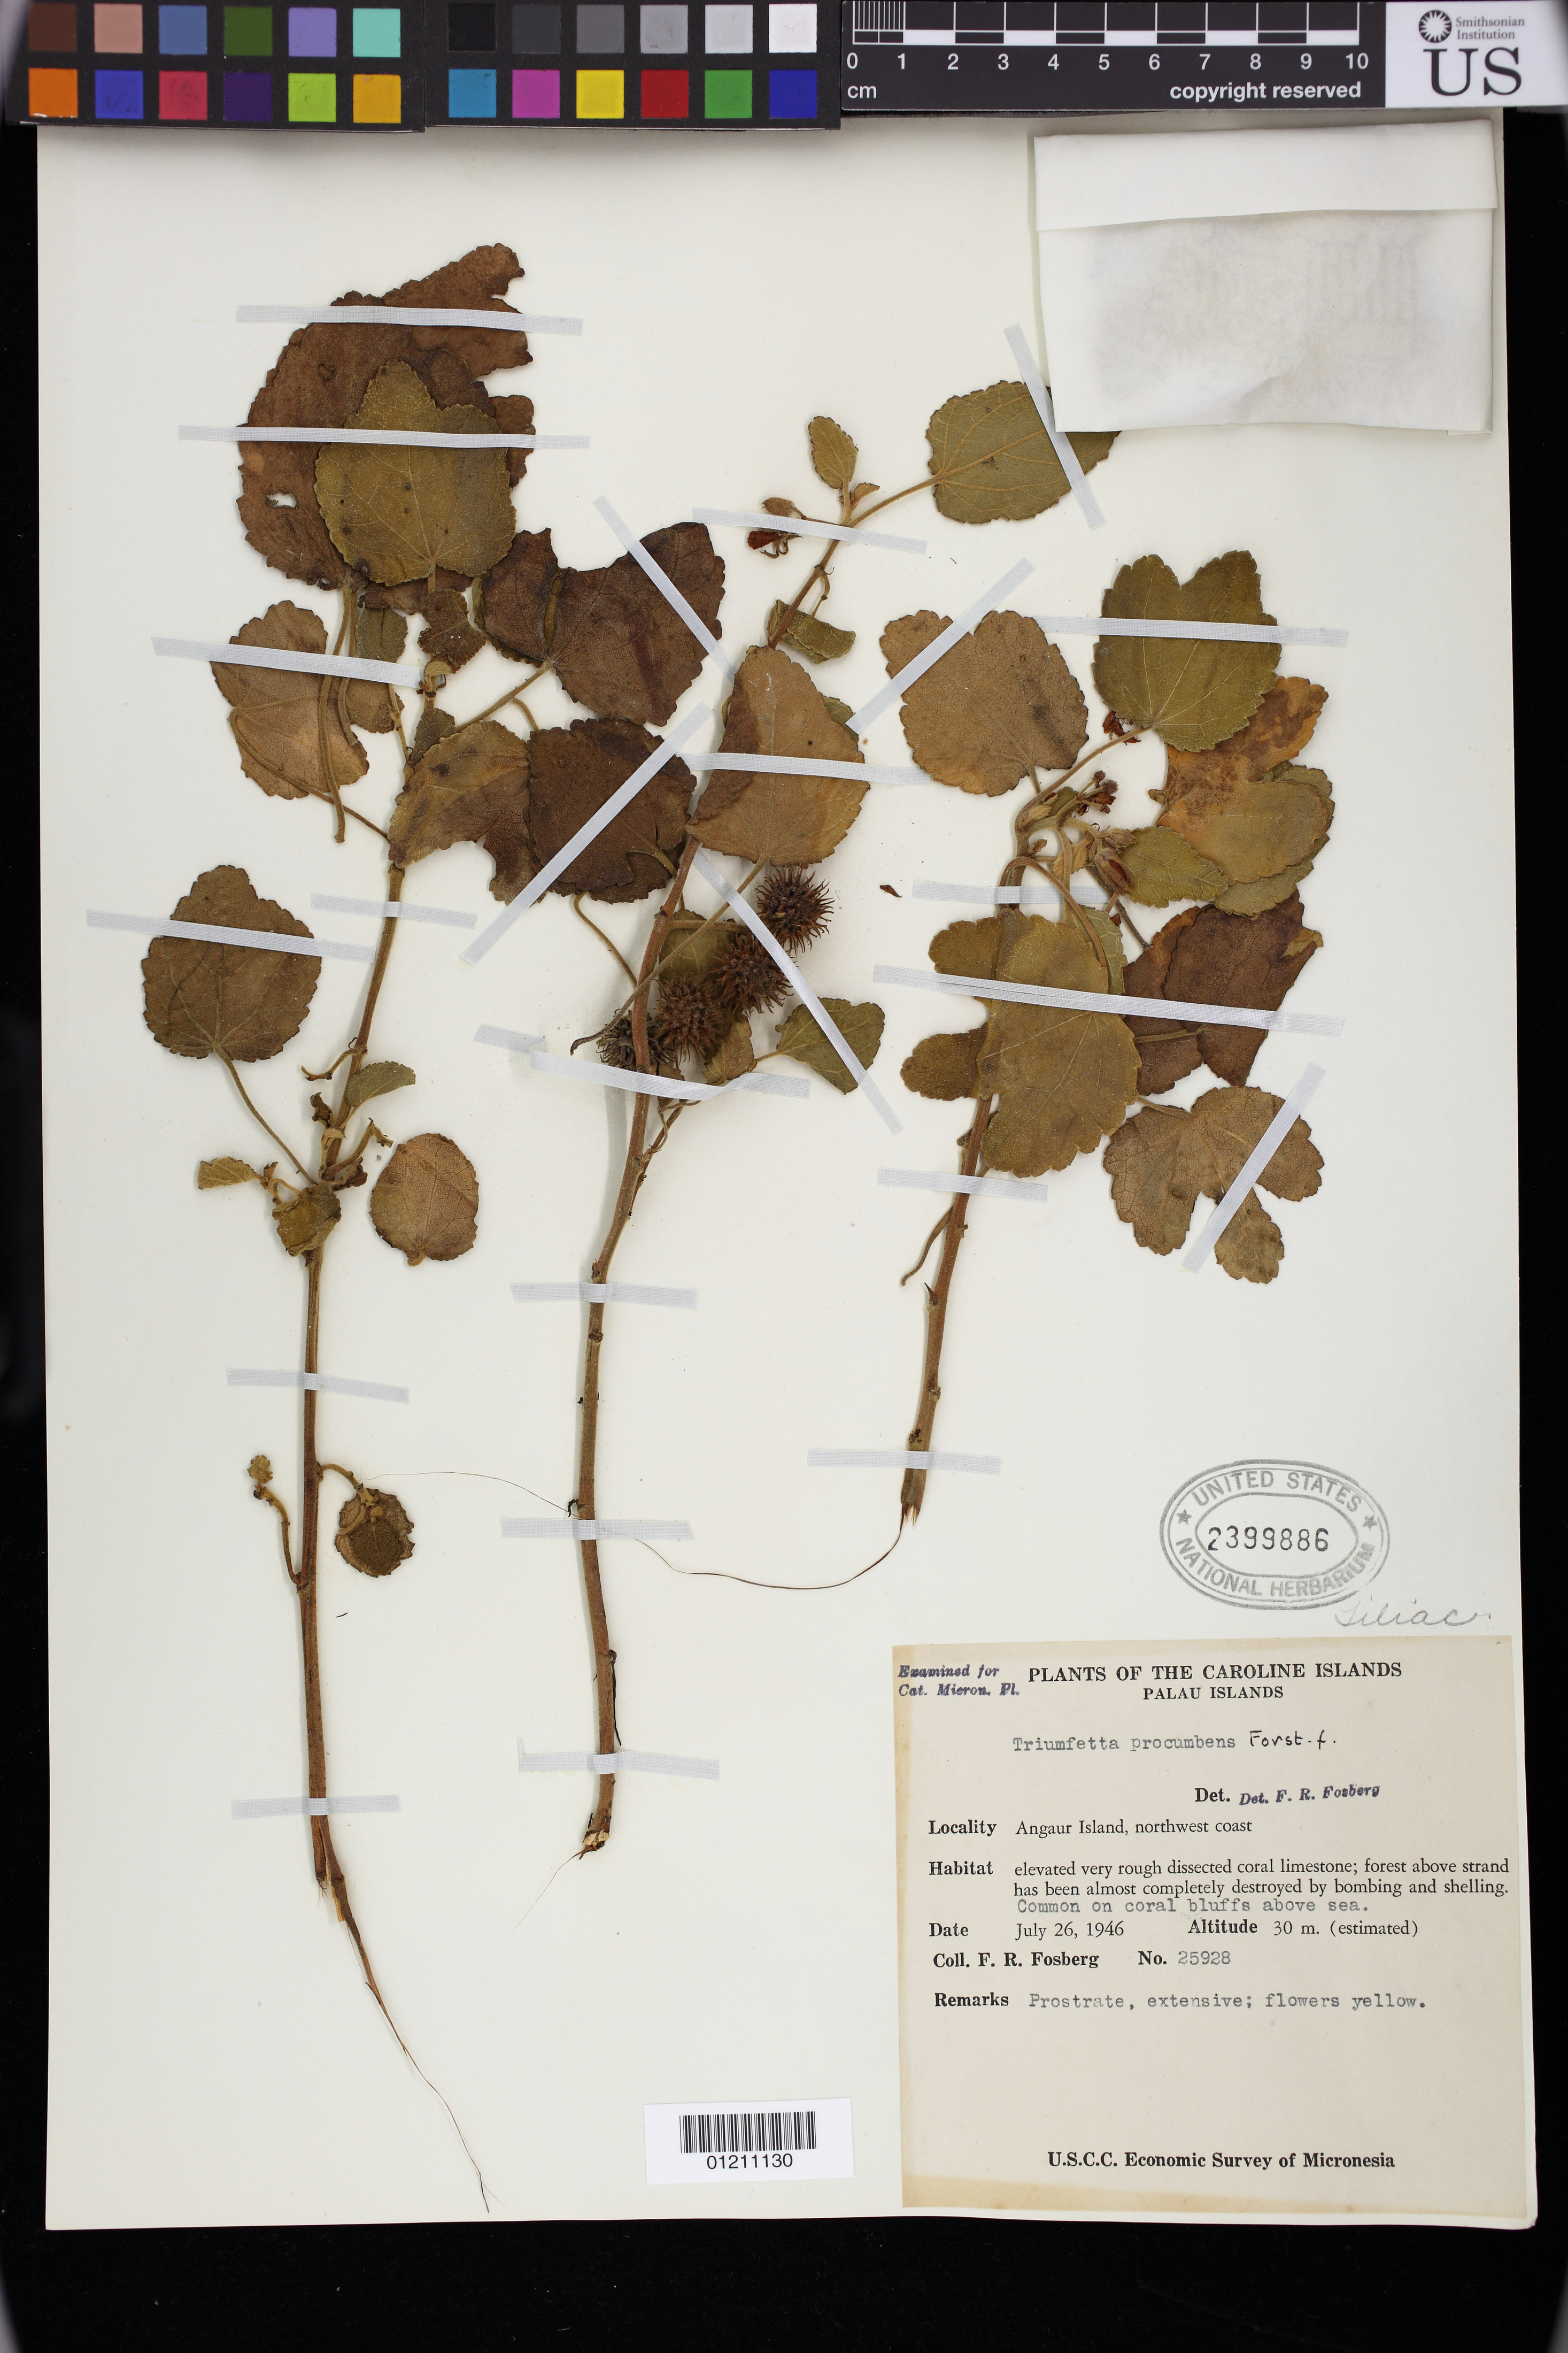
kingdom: Plantae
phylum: Tracheophyta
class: Magnoliopsida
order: Malvales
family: Malvaceae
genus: Triumfetta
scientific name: Triumfetta procumbens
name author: G. Forst.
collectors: F. R. Fosberg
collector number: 25928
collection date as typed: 26 Jul 1946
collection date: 1946-07-26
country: Palau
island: Ngeaur [Angaur]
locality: Caroline Islands: Palau Islands. Angaur Island, northwest coast. Elevated very rough dissected coral limestone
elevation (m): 30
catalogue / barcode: US 2399886